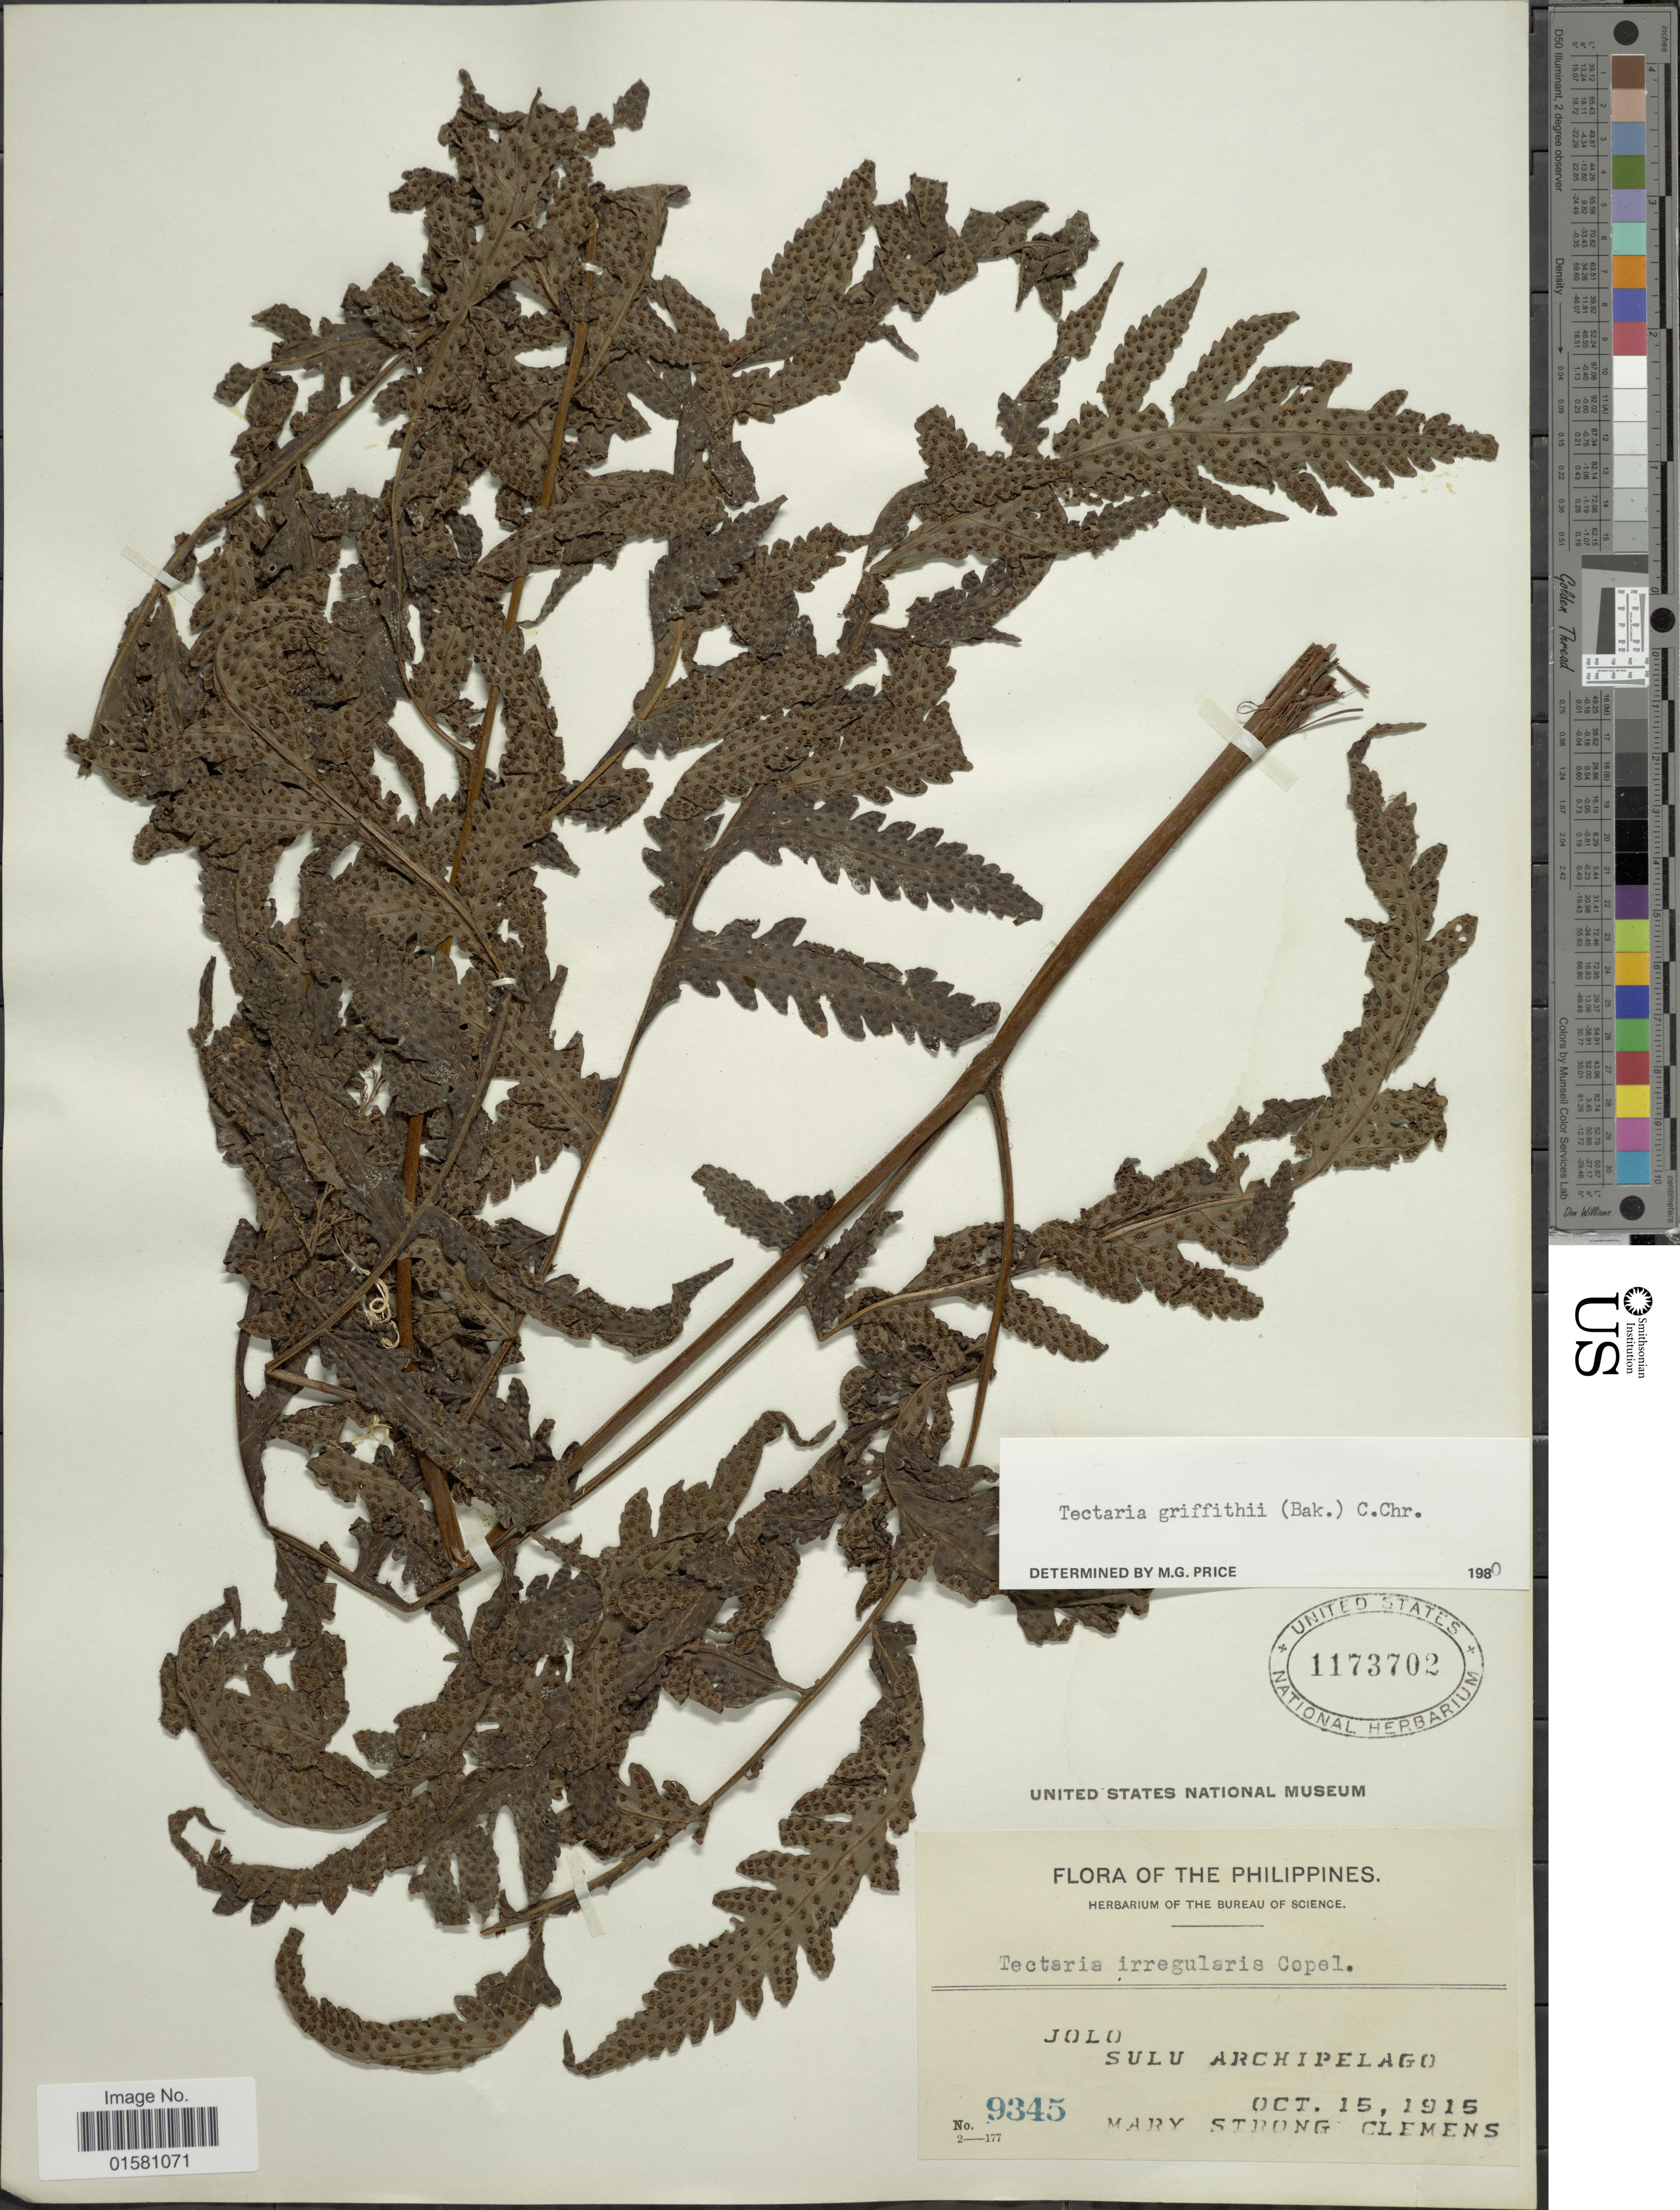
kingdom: Plantae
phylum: Tracheophyta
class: Polypodiopsida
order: Polypodiales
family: Tectariaceae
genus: Tectaria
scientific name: Tectaria griffithii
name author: (Baker) C. Chr.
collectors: M. S. Clemens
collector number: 9345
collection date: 1915-10-15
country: Philippines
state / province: Muslim Mindanao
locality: Jolo, Sulu Archipelago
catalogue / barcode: US 1173702